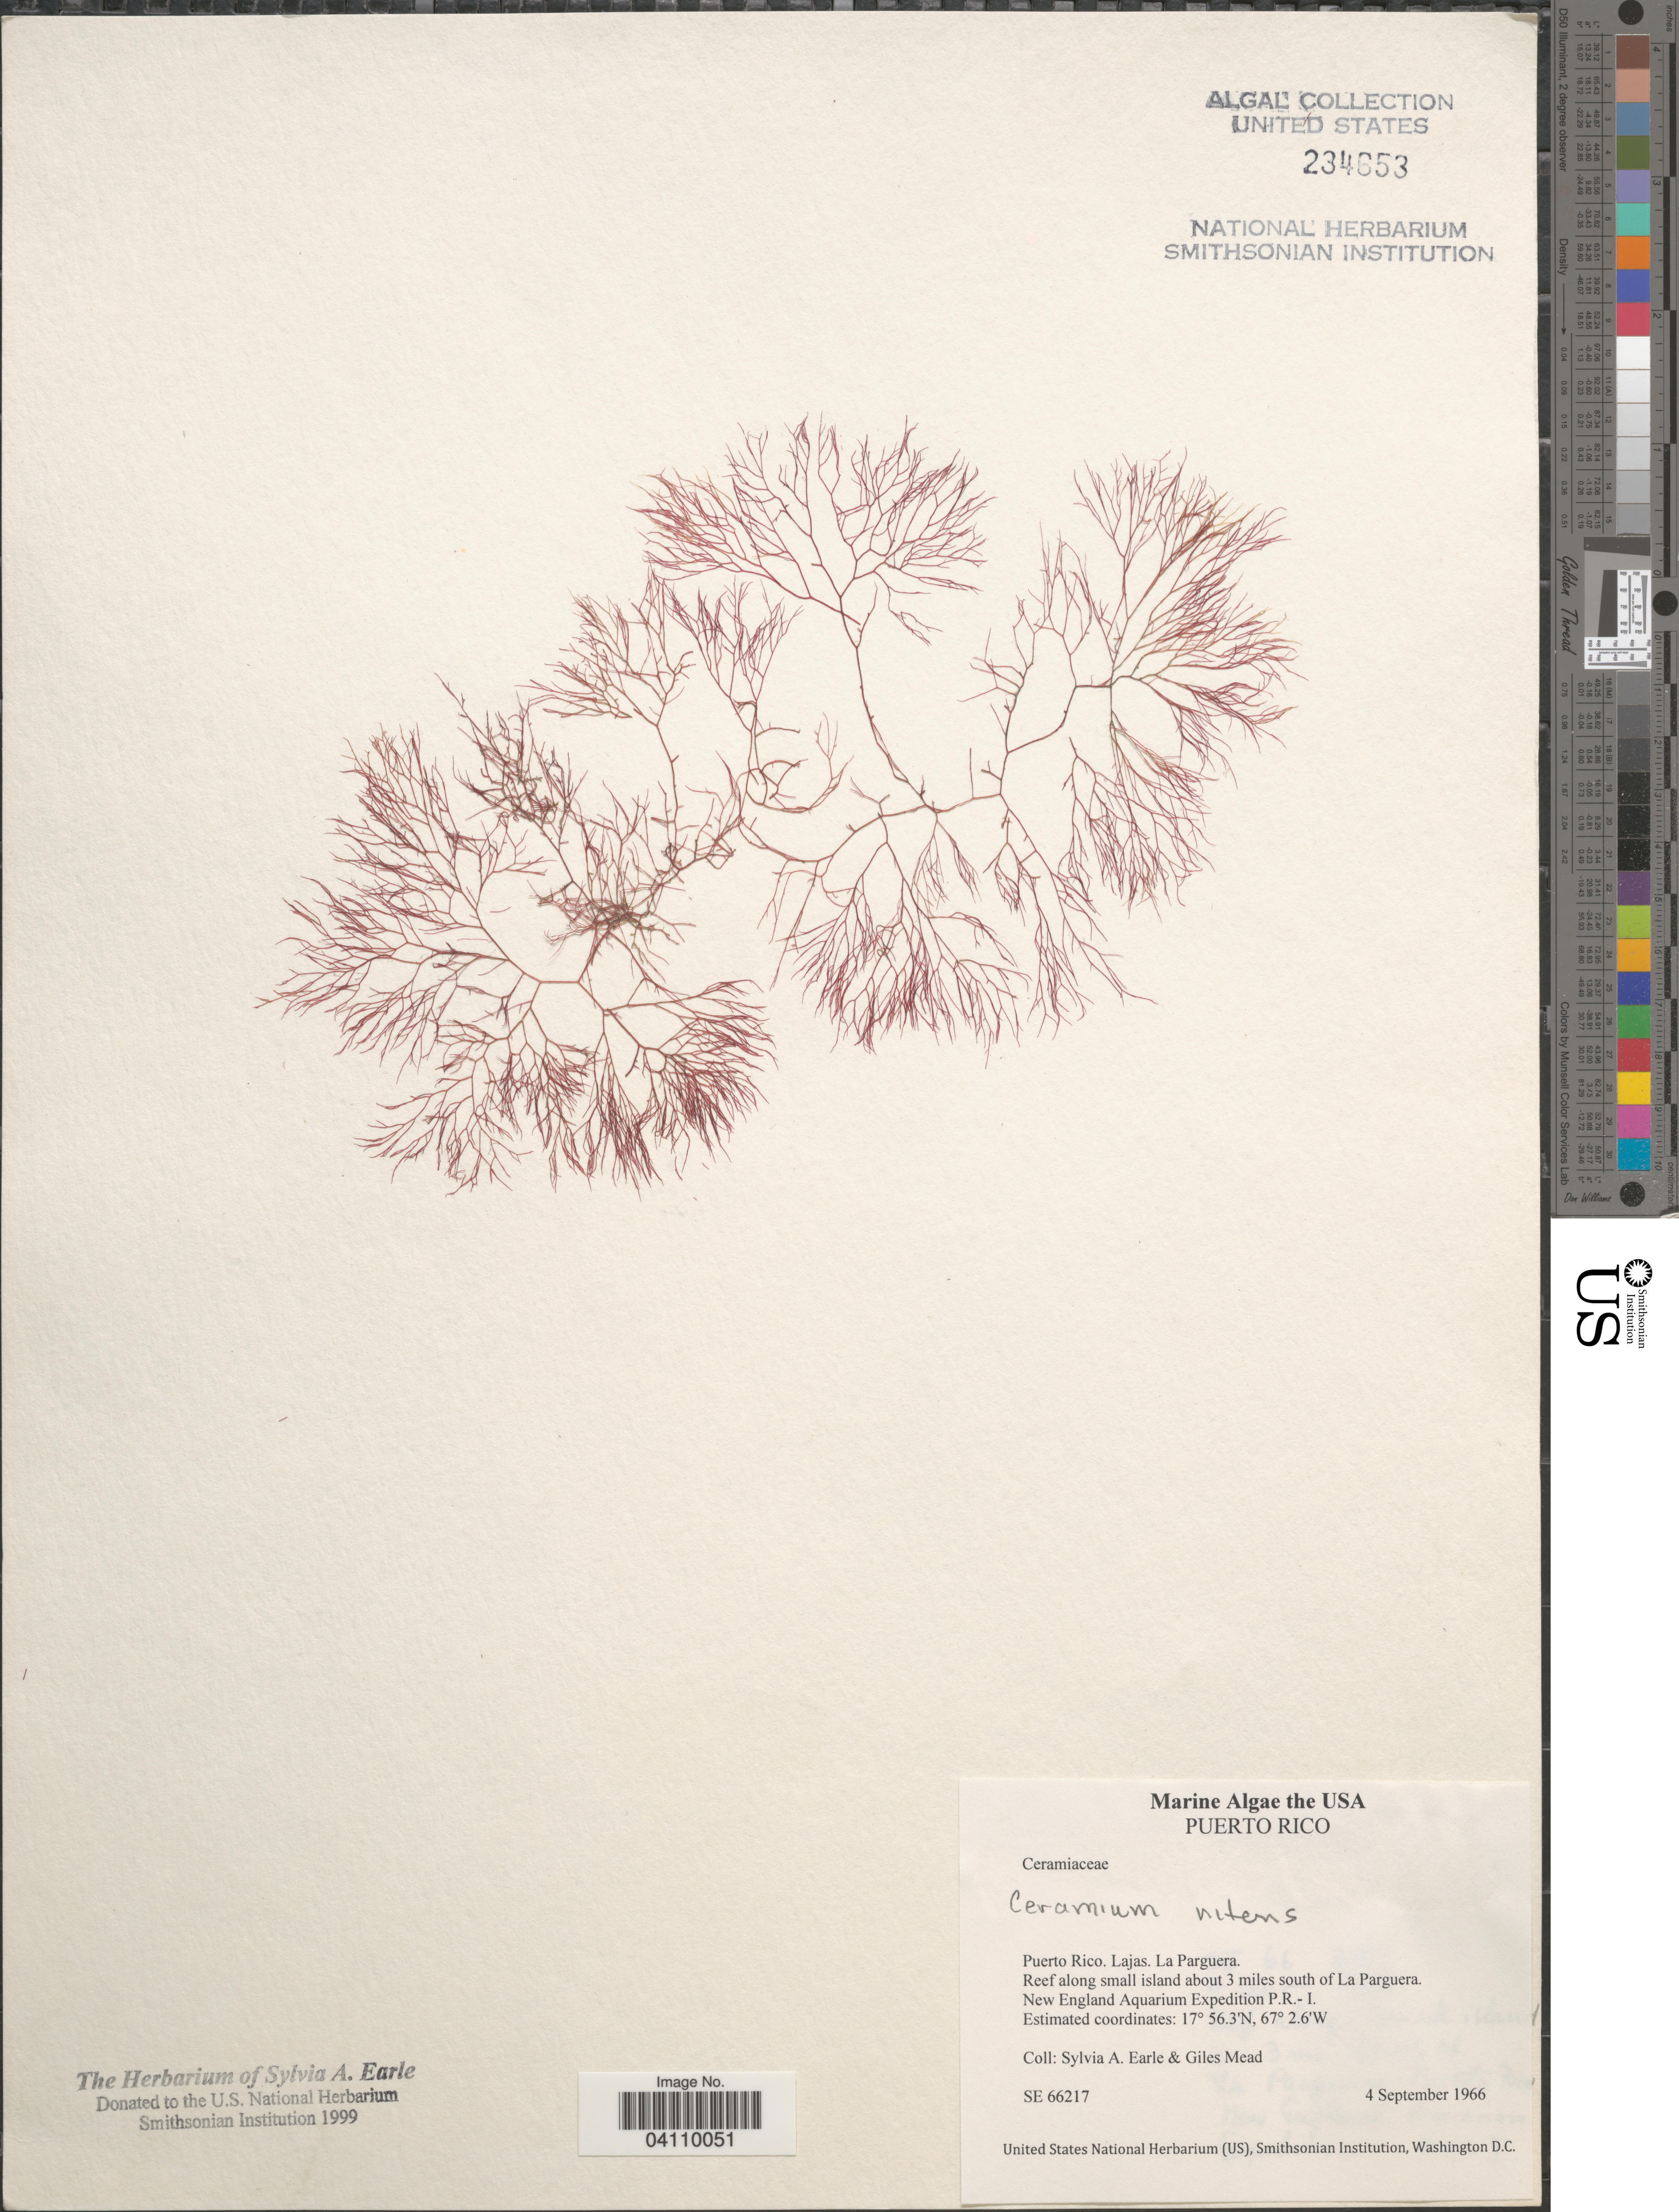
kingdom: Plantae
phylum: Rhodophyta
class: Florideophyceae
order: Ceramiales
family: Ceramiaceae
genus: Ceramium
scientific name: Ceramium nitens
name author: (C. Agardh) J. Agardh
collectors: S. A. Earle & G. W. Mead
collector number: SE 66217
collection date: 1966-09-04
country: Puerto Rico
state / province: Lajas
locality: La Parguera. Reef along small island about 3 miles south of La Parguera. New England Aquarium Expedition P.R.-I.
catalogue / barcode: US 234653